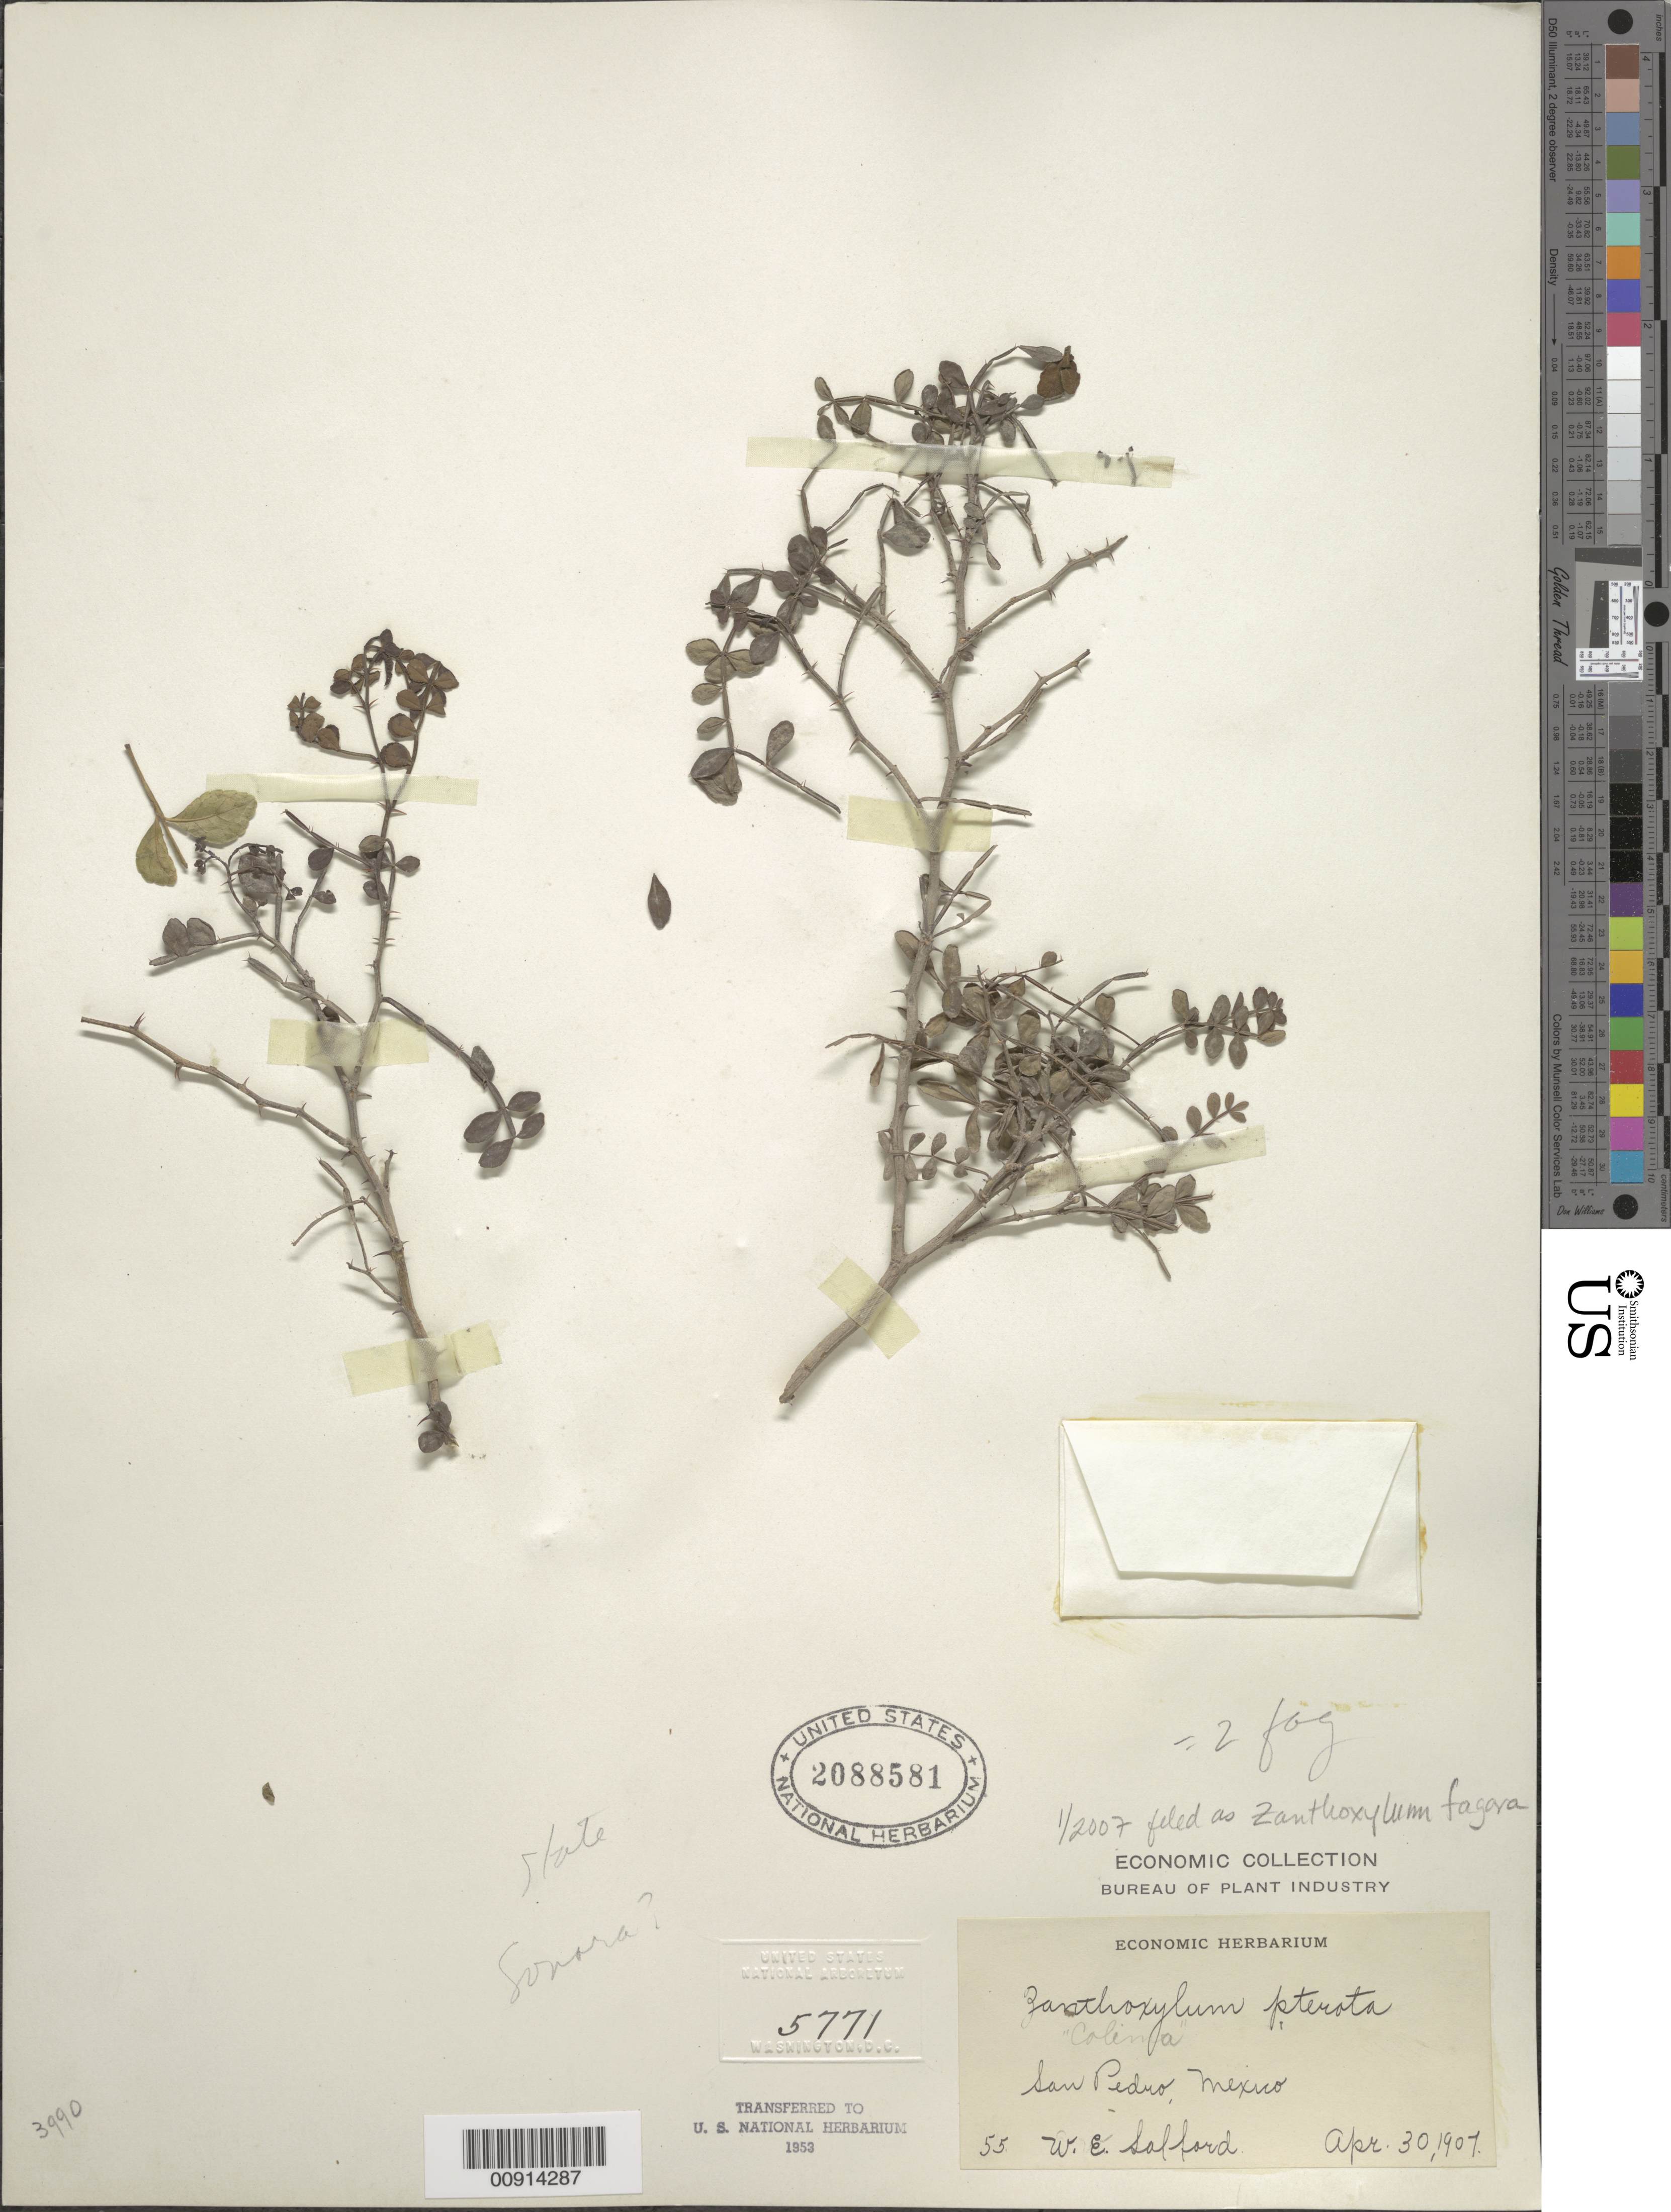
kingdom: Plantae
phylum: Tracheophyta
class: Magnoliopsida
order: Sapindales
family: Rutaceae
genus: Zanthoxylum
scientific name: Zanthoxylum fagara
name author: (L.) Sarg.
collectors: W. E. Safford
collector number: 55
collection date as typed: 30 Apr 1907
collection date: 1907-04-30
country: Mexico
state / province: Sonora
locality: San Pedro.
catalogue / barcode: US 2088581